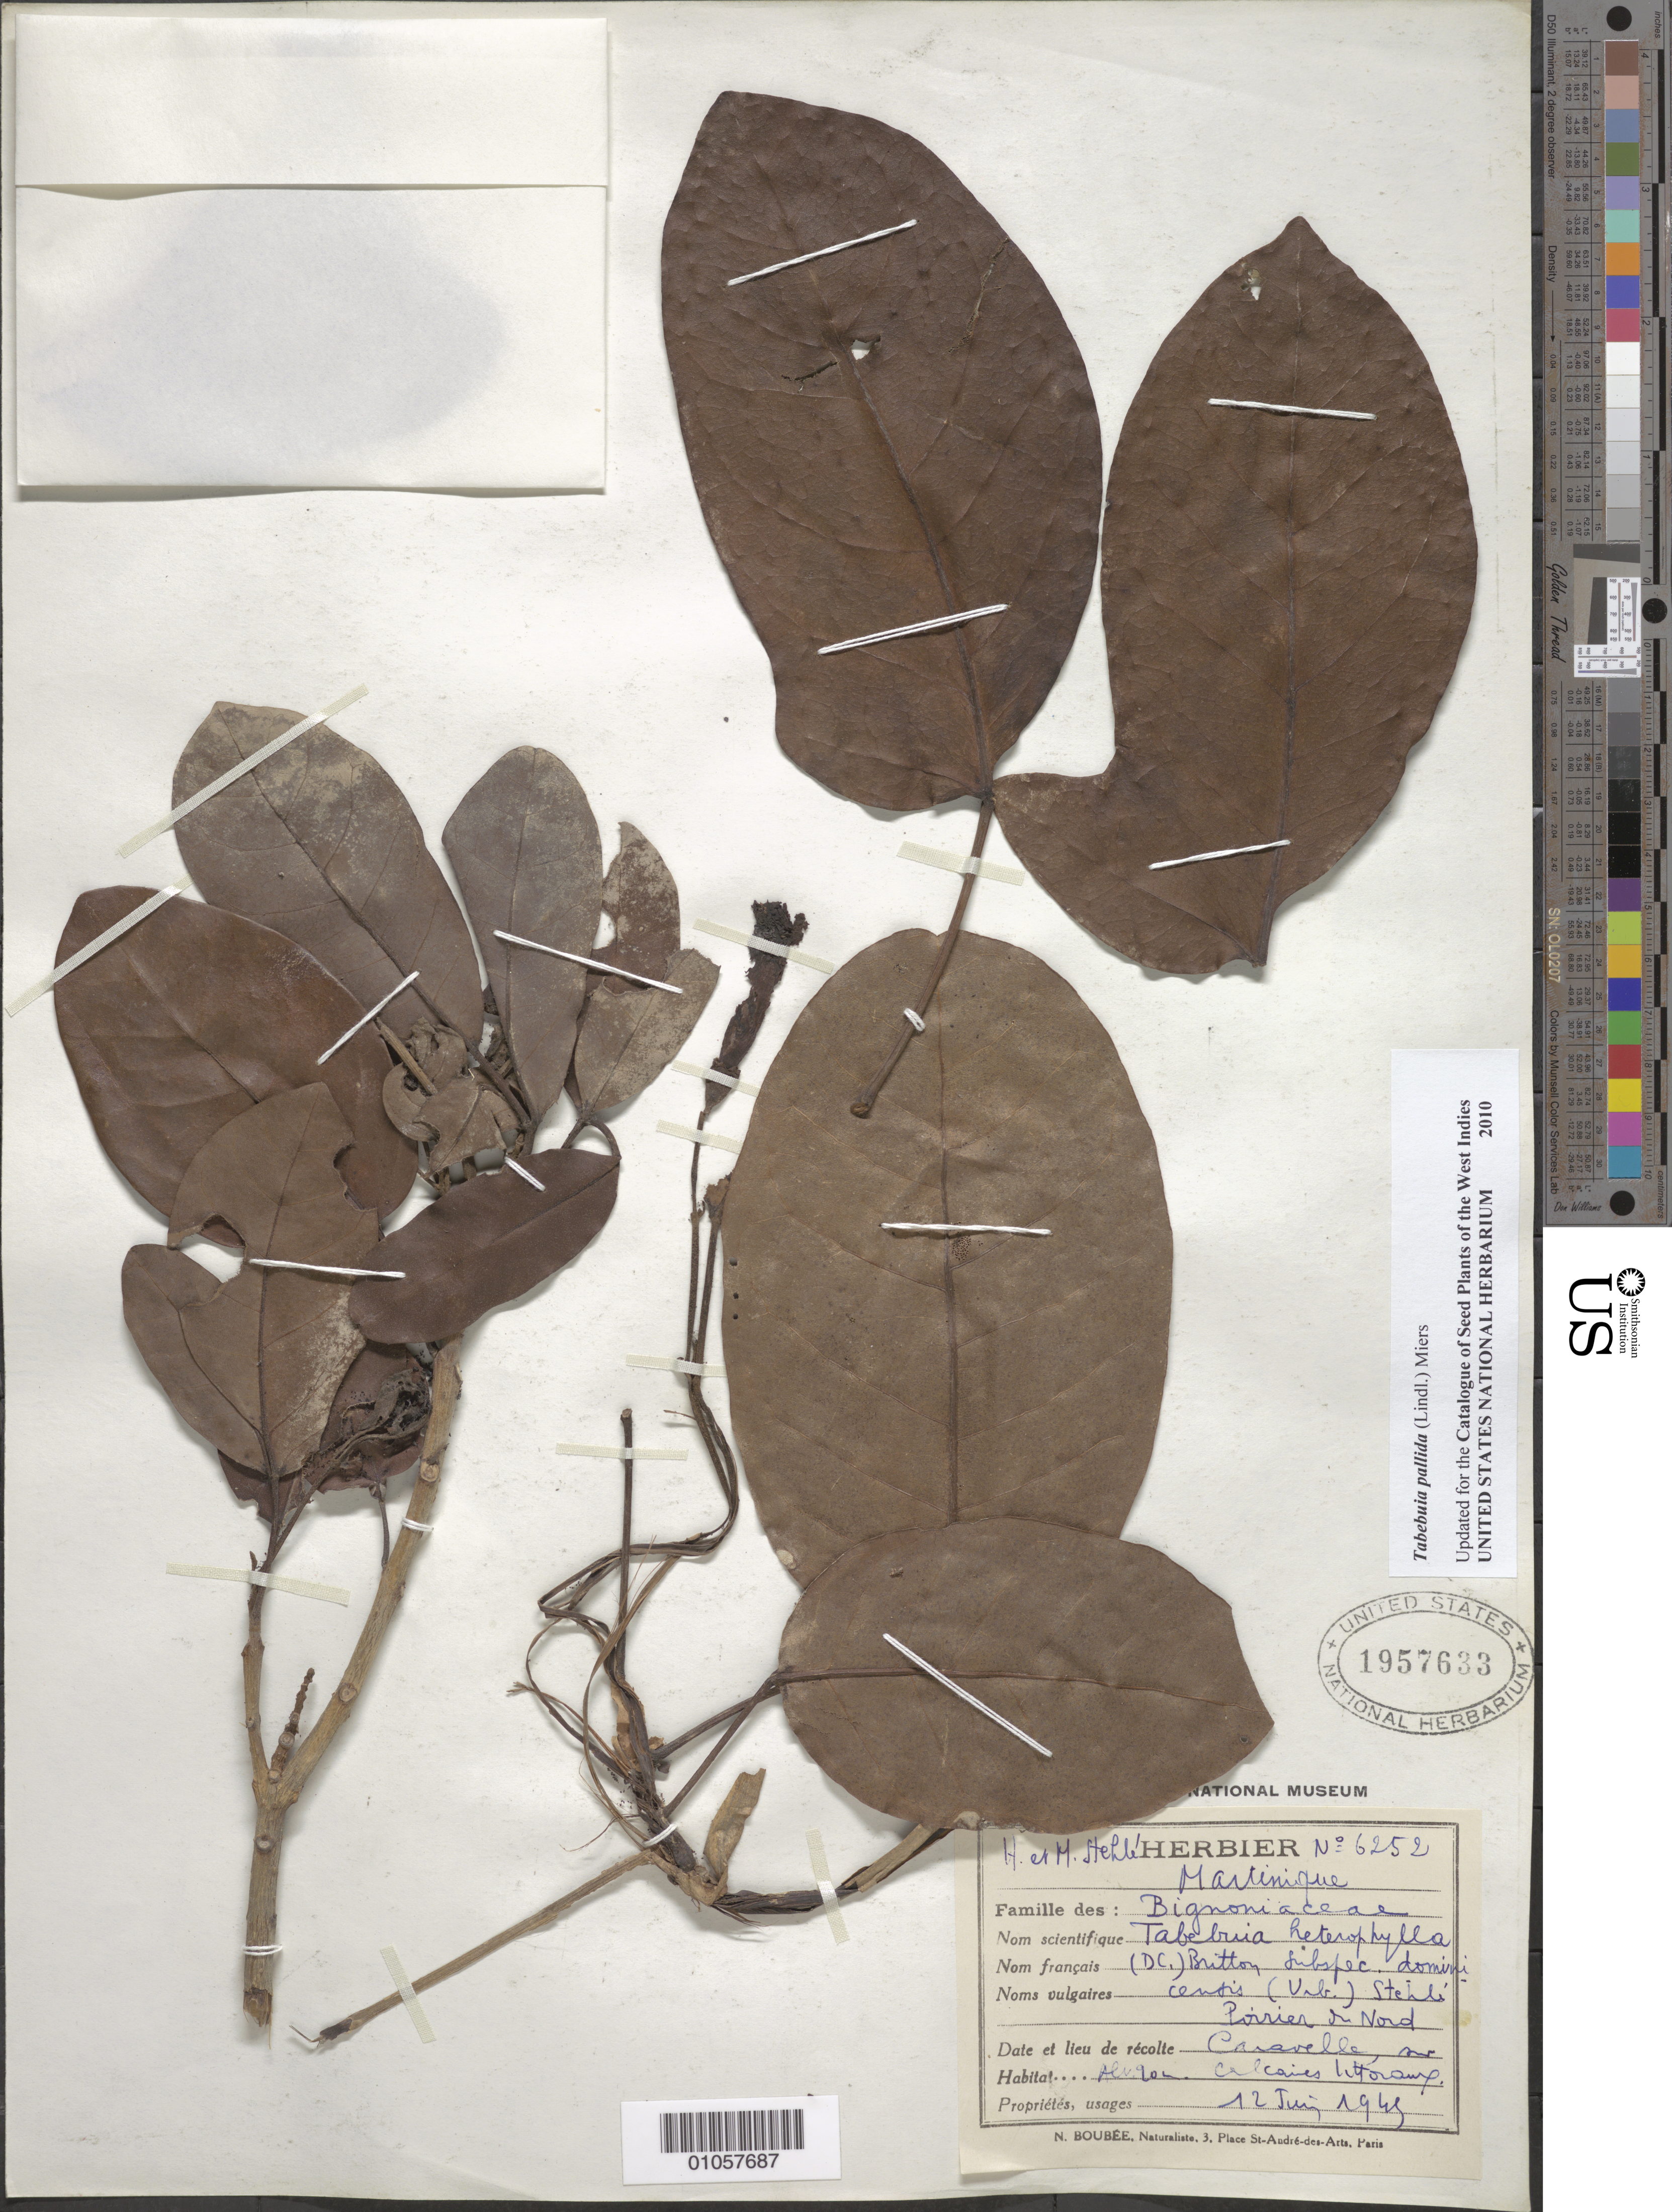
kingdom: Plantae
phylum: Tracheophyta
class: Magnoliopsida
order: Lamiales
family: Bignoniaceae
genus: Tabebuia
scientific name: Tabebuia pallida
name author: (Lindl.) Miers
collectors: H. Stehlé & M. Stehlé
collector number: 6252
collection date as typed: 12 Jun 1945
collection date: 1945-06-12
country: Martinique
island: Martinique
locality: Caravelle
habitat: Calcaires littoraux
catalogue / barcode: US 1957633